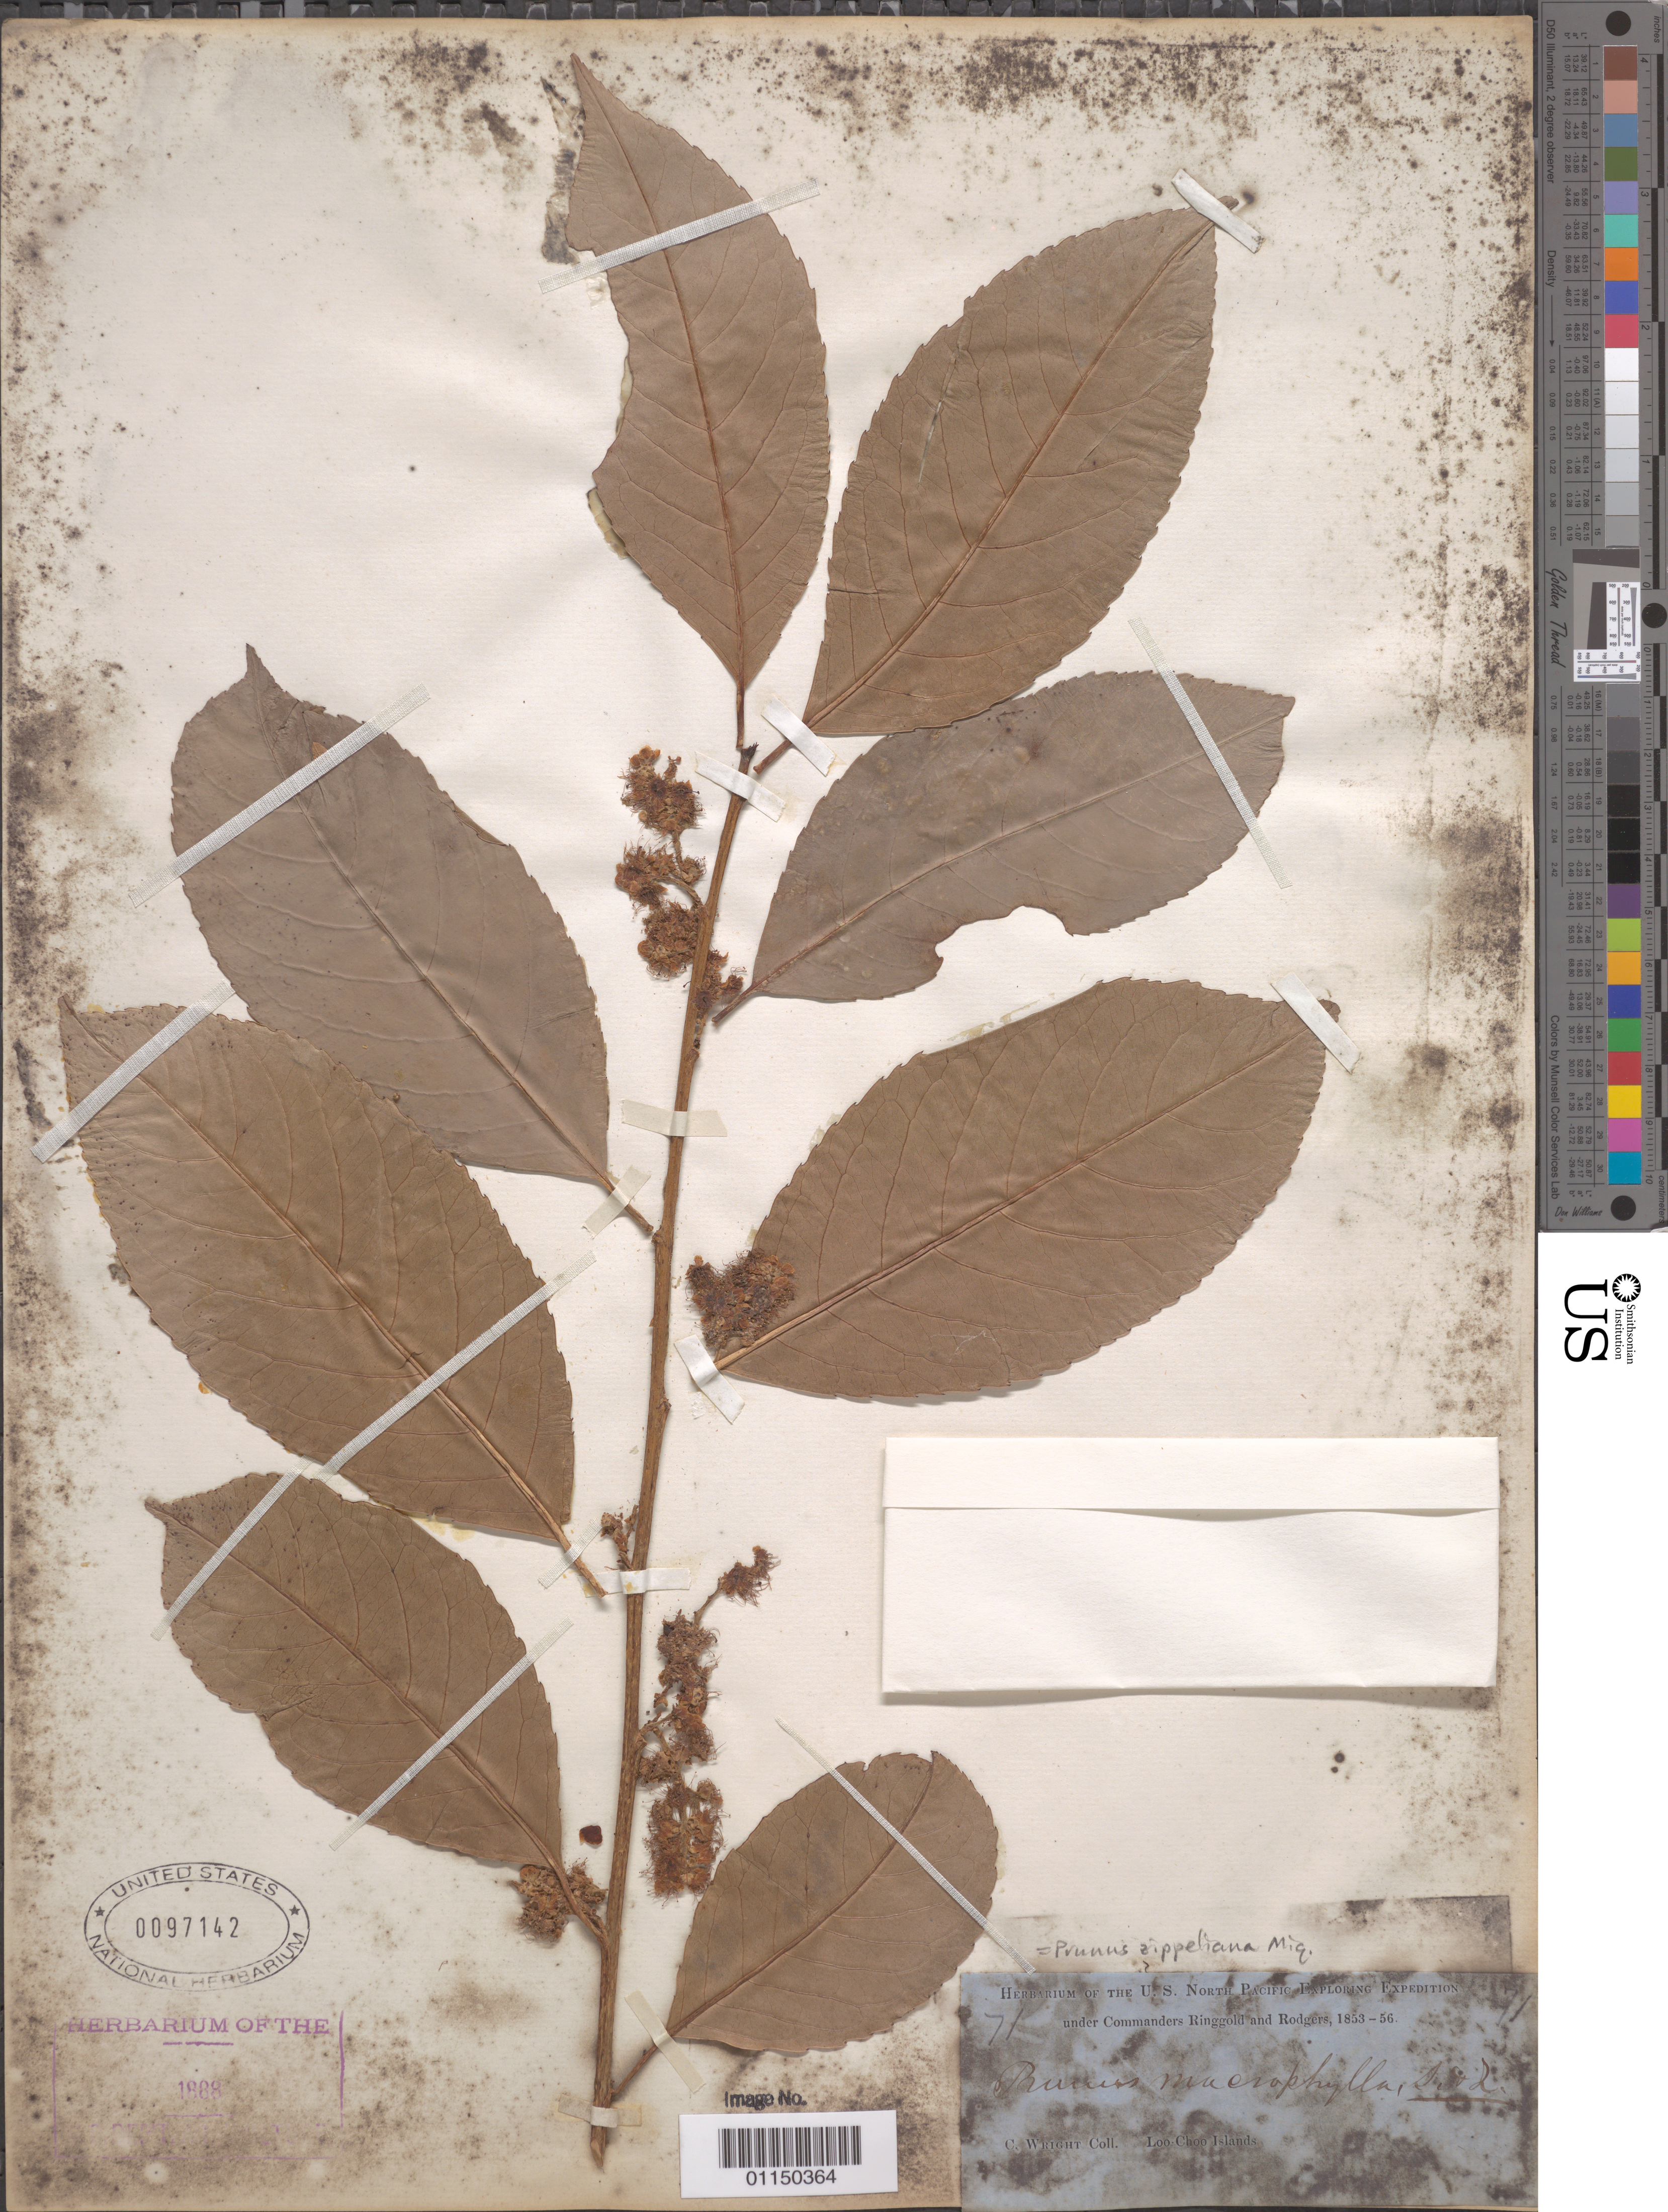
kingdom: Plantae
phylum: Tracheophyta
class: Magnoliopsida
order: Rosales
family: Rosaceae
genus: Prunus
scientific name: Prunus macrophylla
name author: Poir.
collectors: C. Wright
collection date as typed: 1853 to -- --- 1856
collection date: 1853/1856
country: Japan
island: Ryukyu Islands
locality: Loo Choo Islands.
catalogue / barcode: US 97142